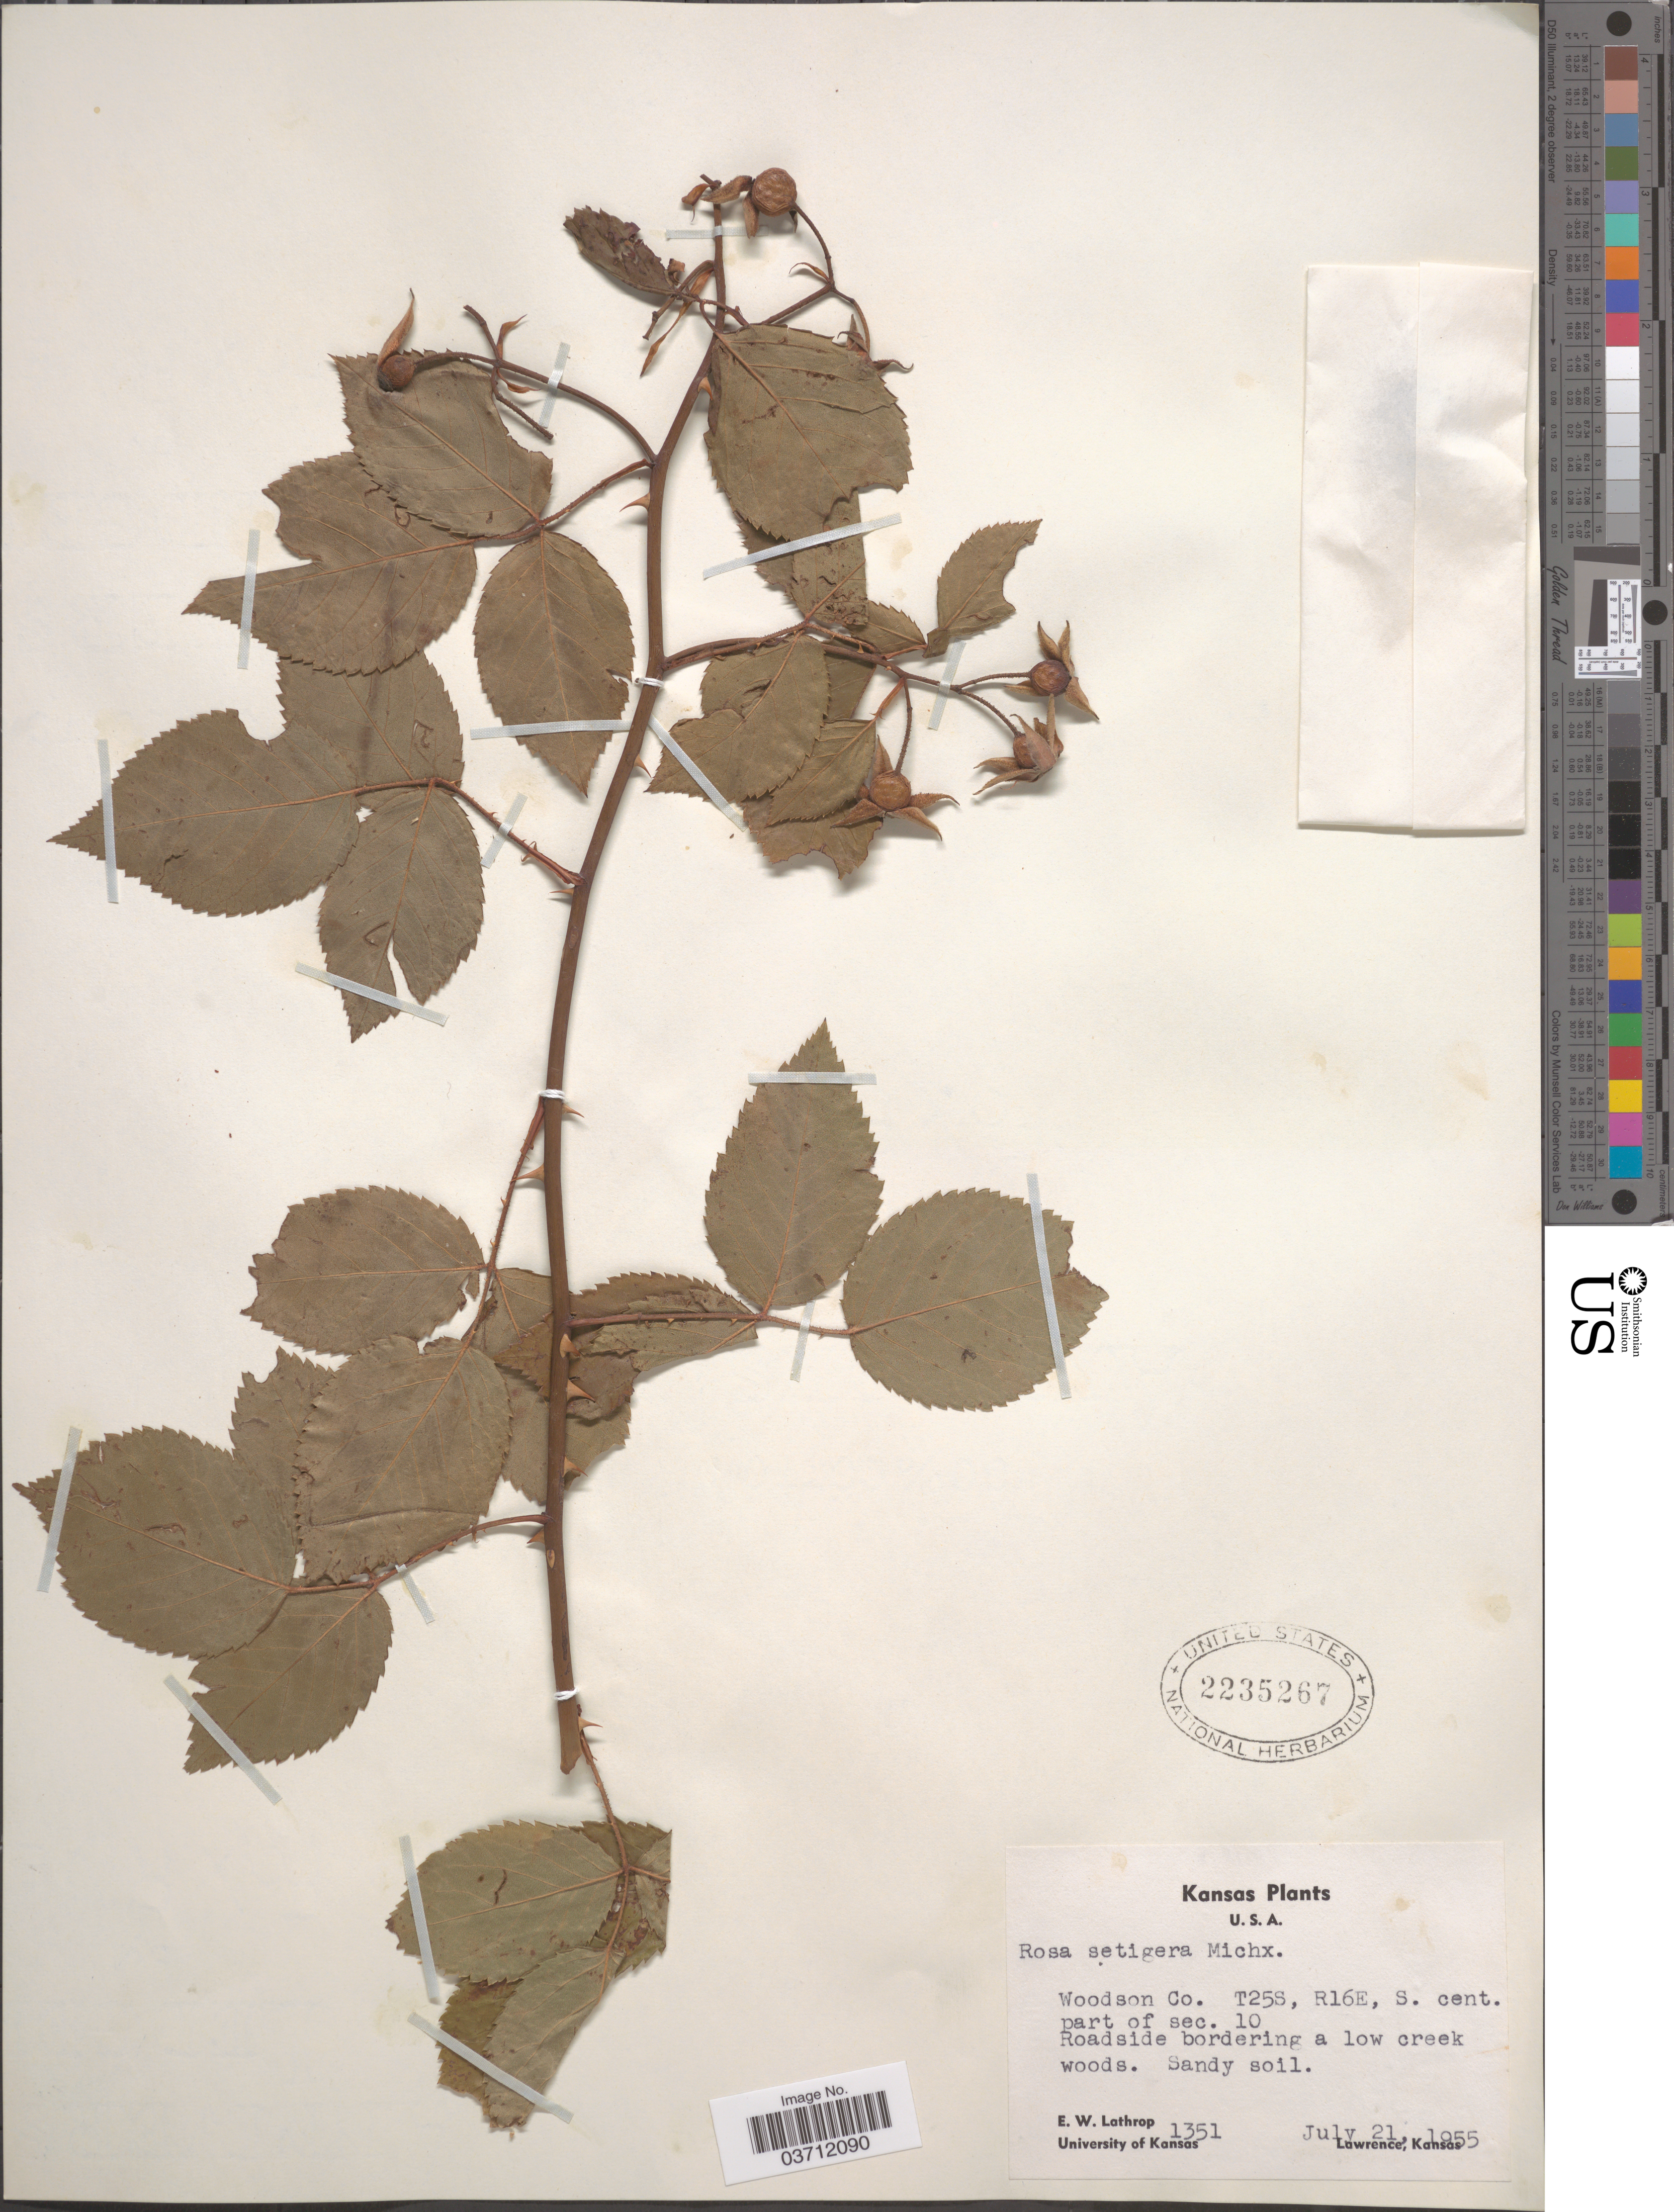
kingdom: Plantae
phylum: Tracheophyta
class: Magnoliopsida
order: Rosales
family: Rosaceae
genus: Rosa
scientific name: Rosa setigera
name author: Michx.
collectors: E. W. Lathrop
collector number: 1351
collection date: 1955-07-21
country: United States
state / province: Kansas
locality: Woodson Co. T25S, R16E, S. cent. part of sec. 10. Roadside bordering a low creek woods.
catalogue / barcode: US 2235267